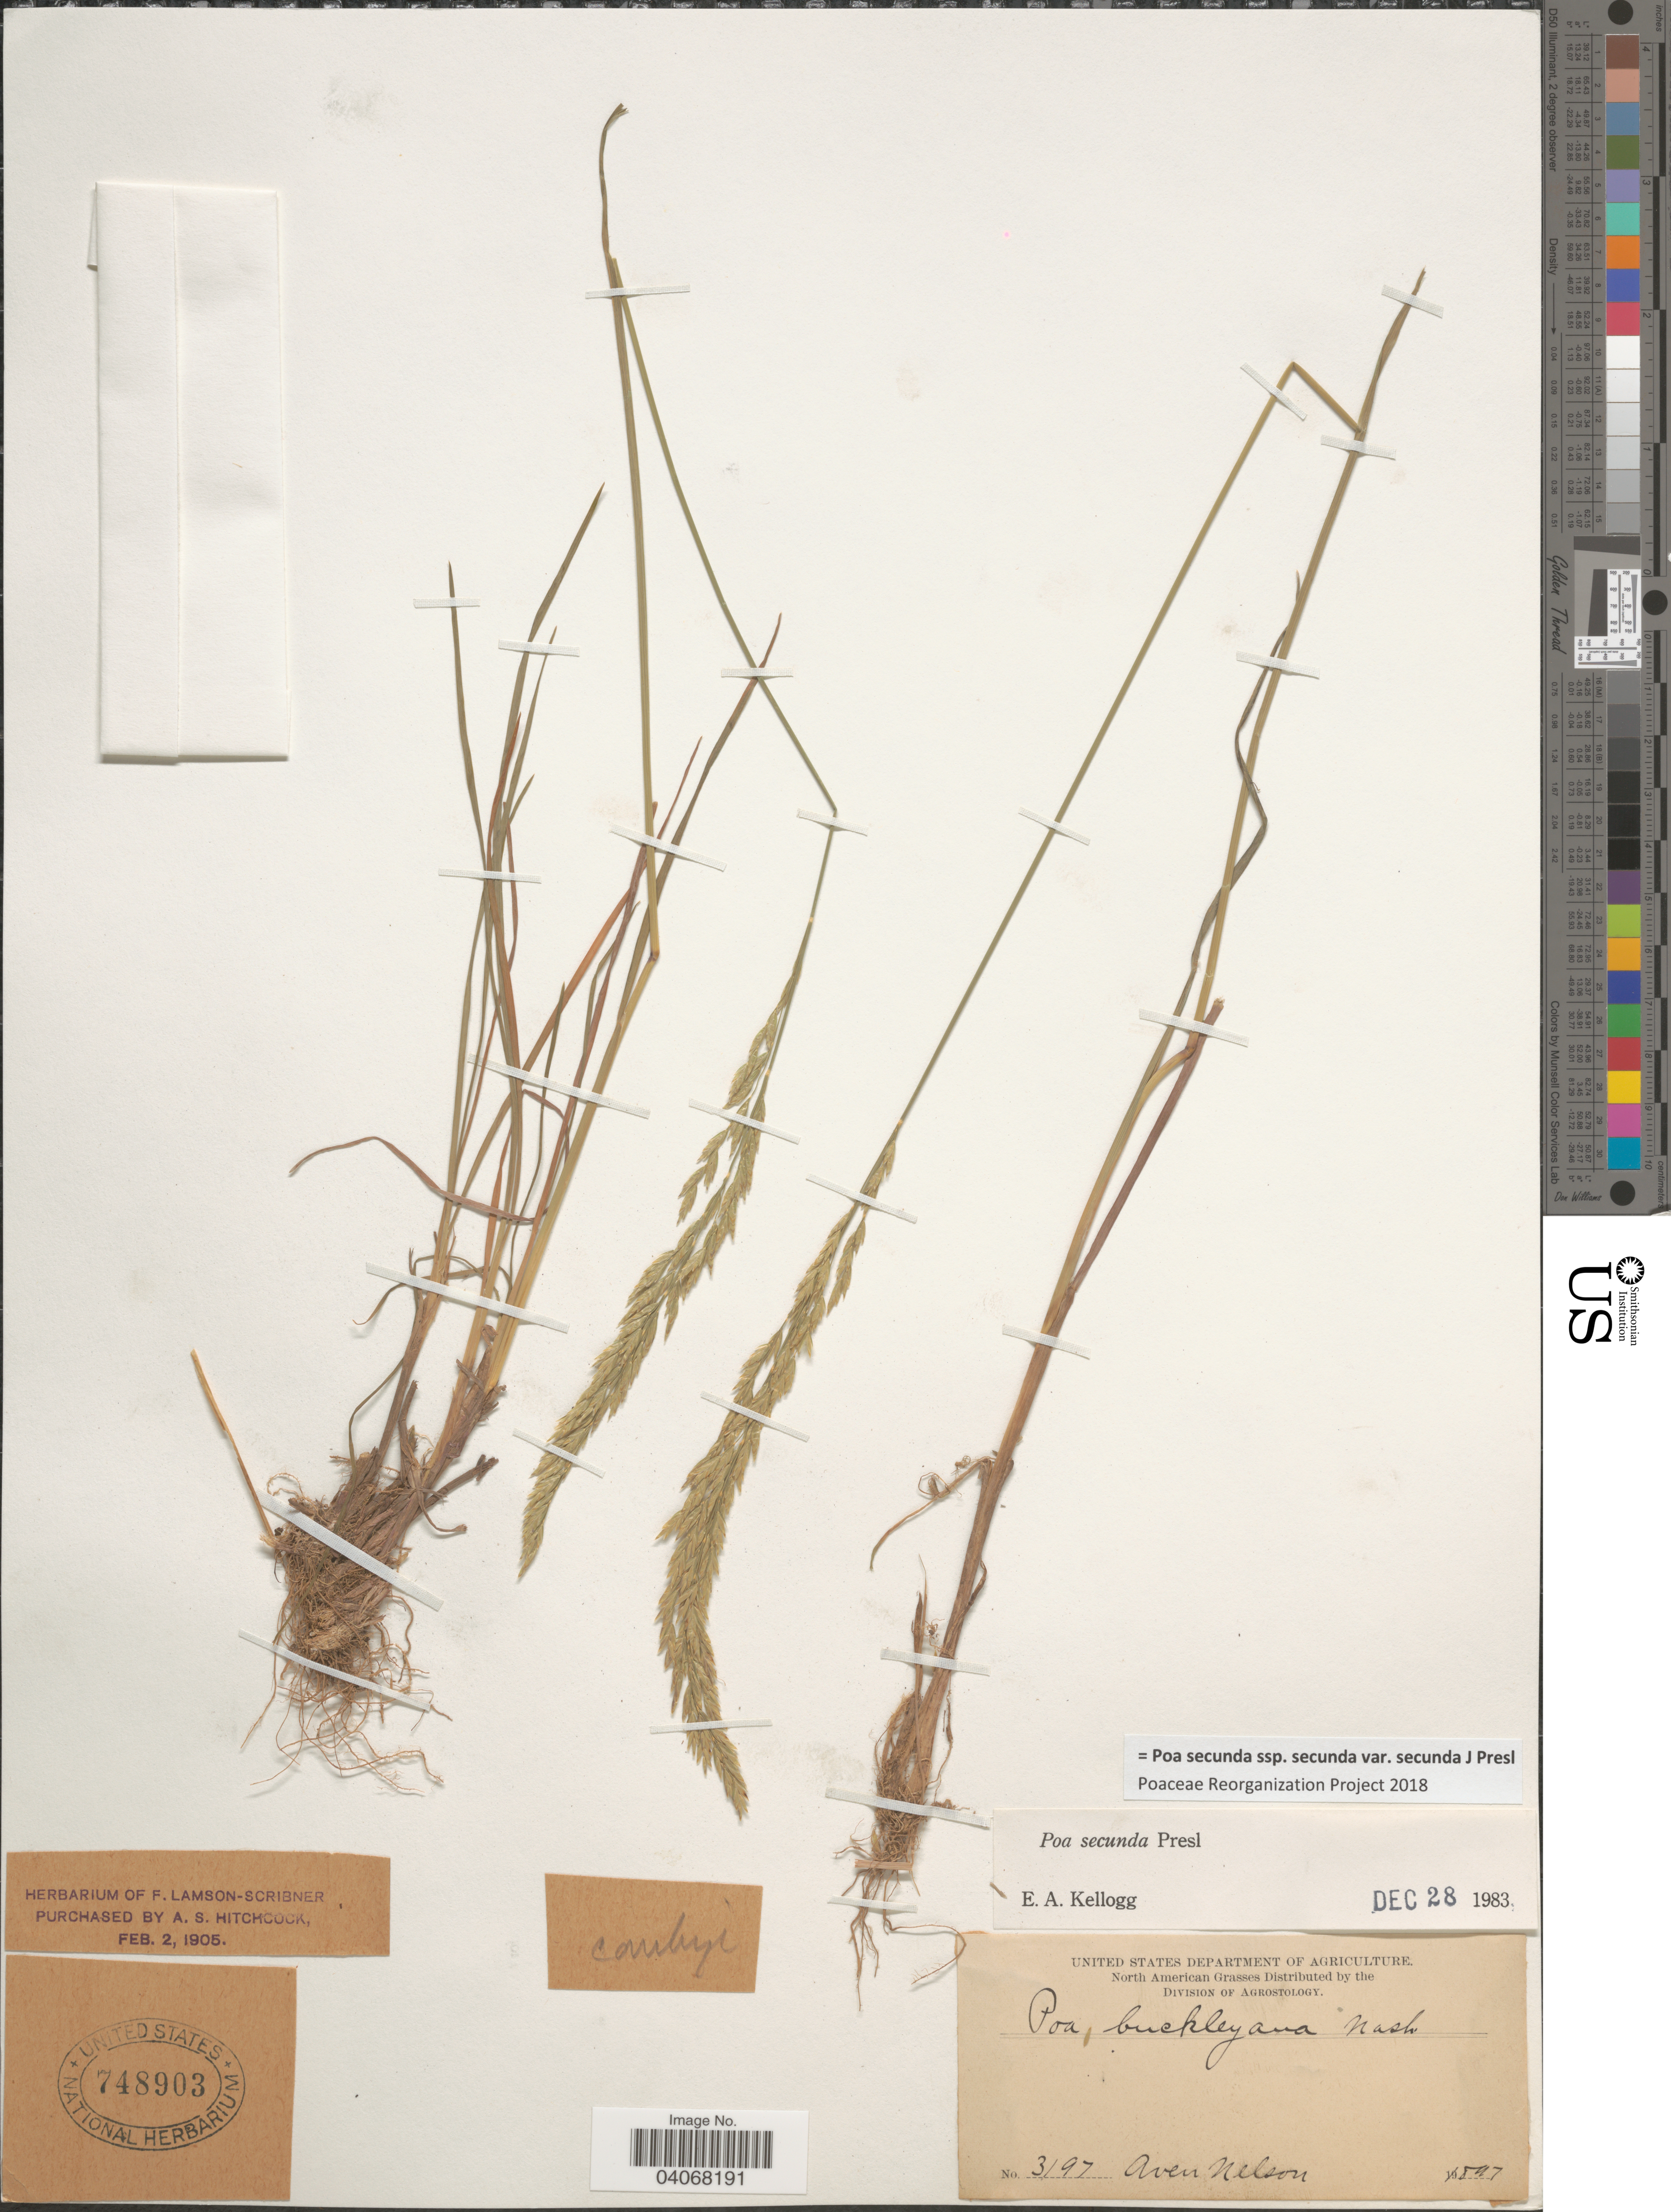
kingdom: Plantae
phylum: Tracheophyta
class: Liliopsida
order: Poales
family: Poaceae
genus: Poa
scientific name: Poa secunda subsp. secunda var. secunda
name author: J. Presl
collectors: A. Nelson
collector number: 3197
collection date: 1897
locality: North American.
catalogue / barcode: US 748903